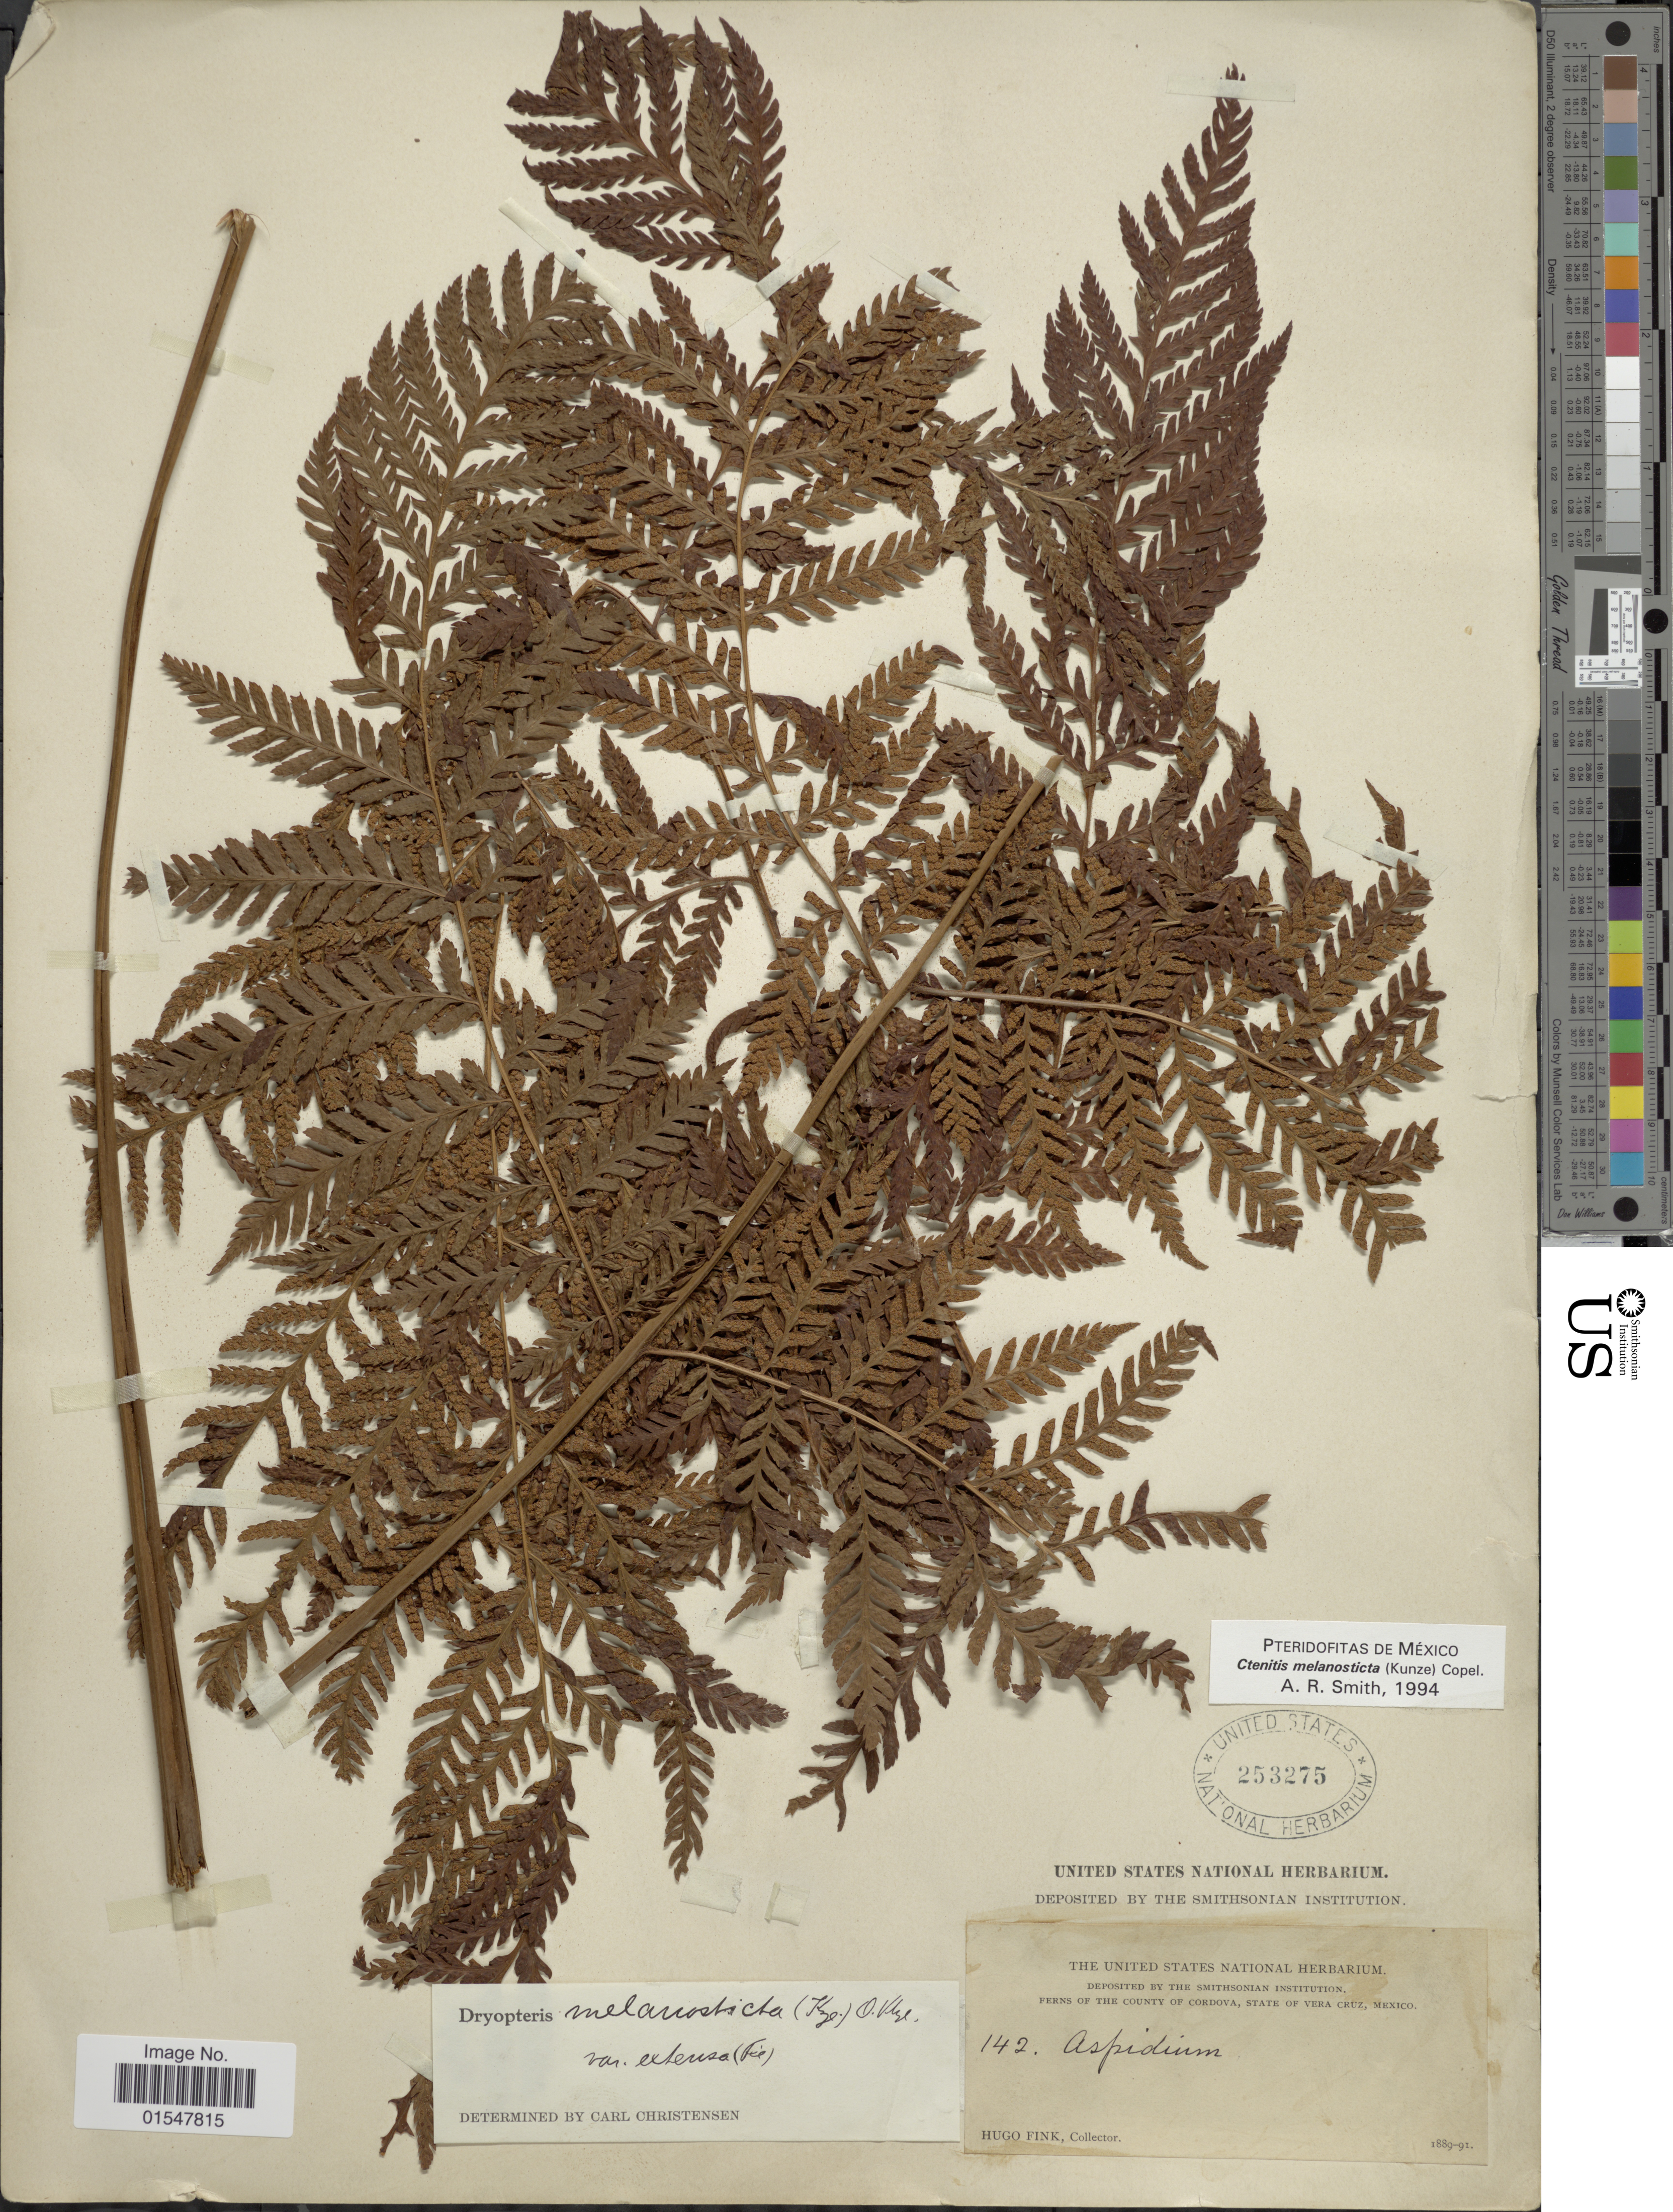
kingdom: Plantae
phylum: Tracheophyta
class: Polypodiopsida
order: Polypodiales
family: Dryopteridaceae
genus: Ctenitis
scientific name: Ctenitis melanosticta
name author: (Kunze) Copel.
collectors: H. Fink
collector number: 142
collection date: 1889/1891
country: Mexico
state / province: Veracruz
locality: The county of Cordova, State of Vera Cruz, Mexico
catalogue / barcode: US 253275